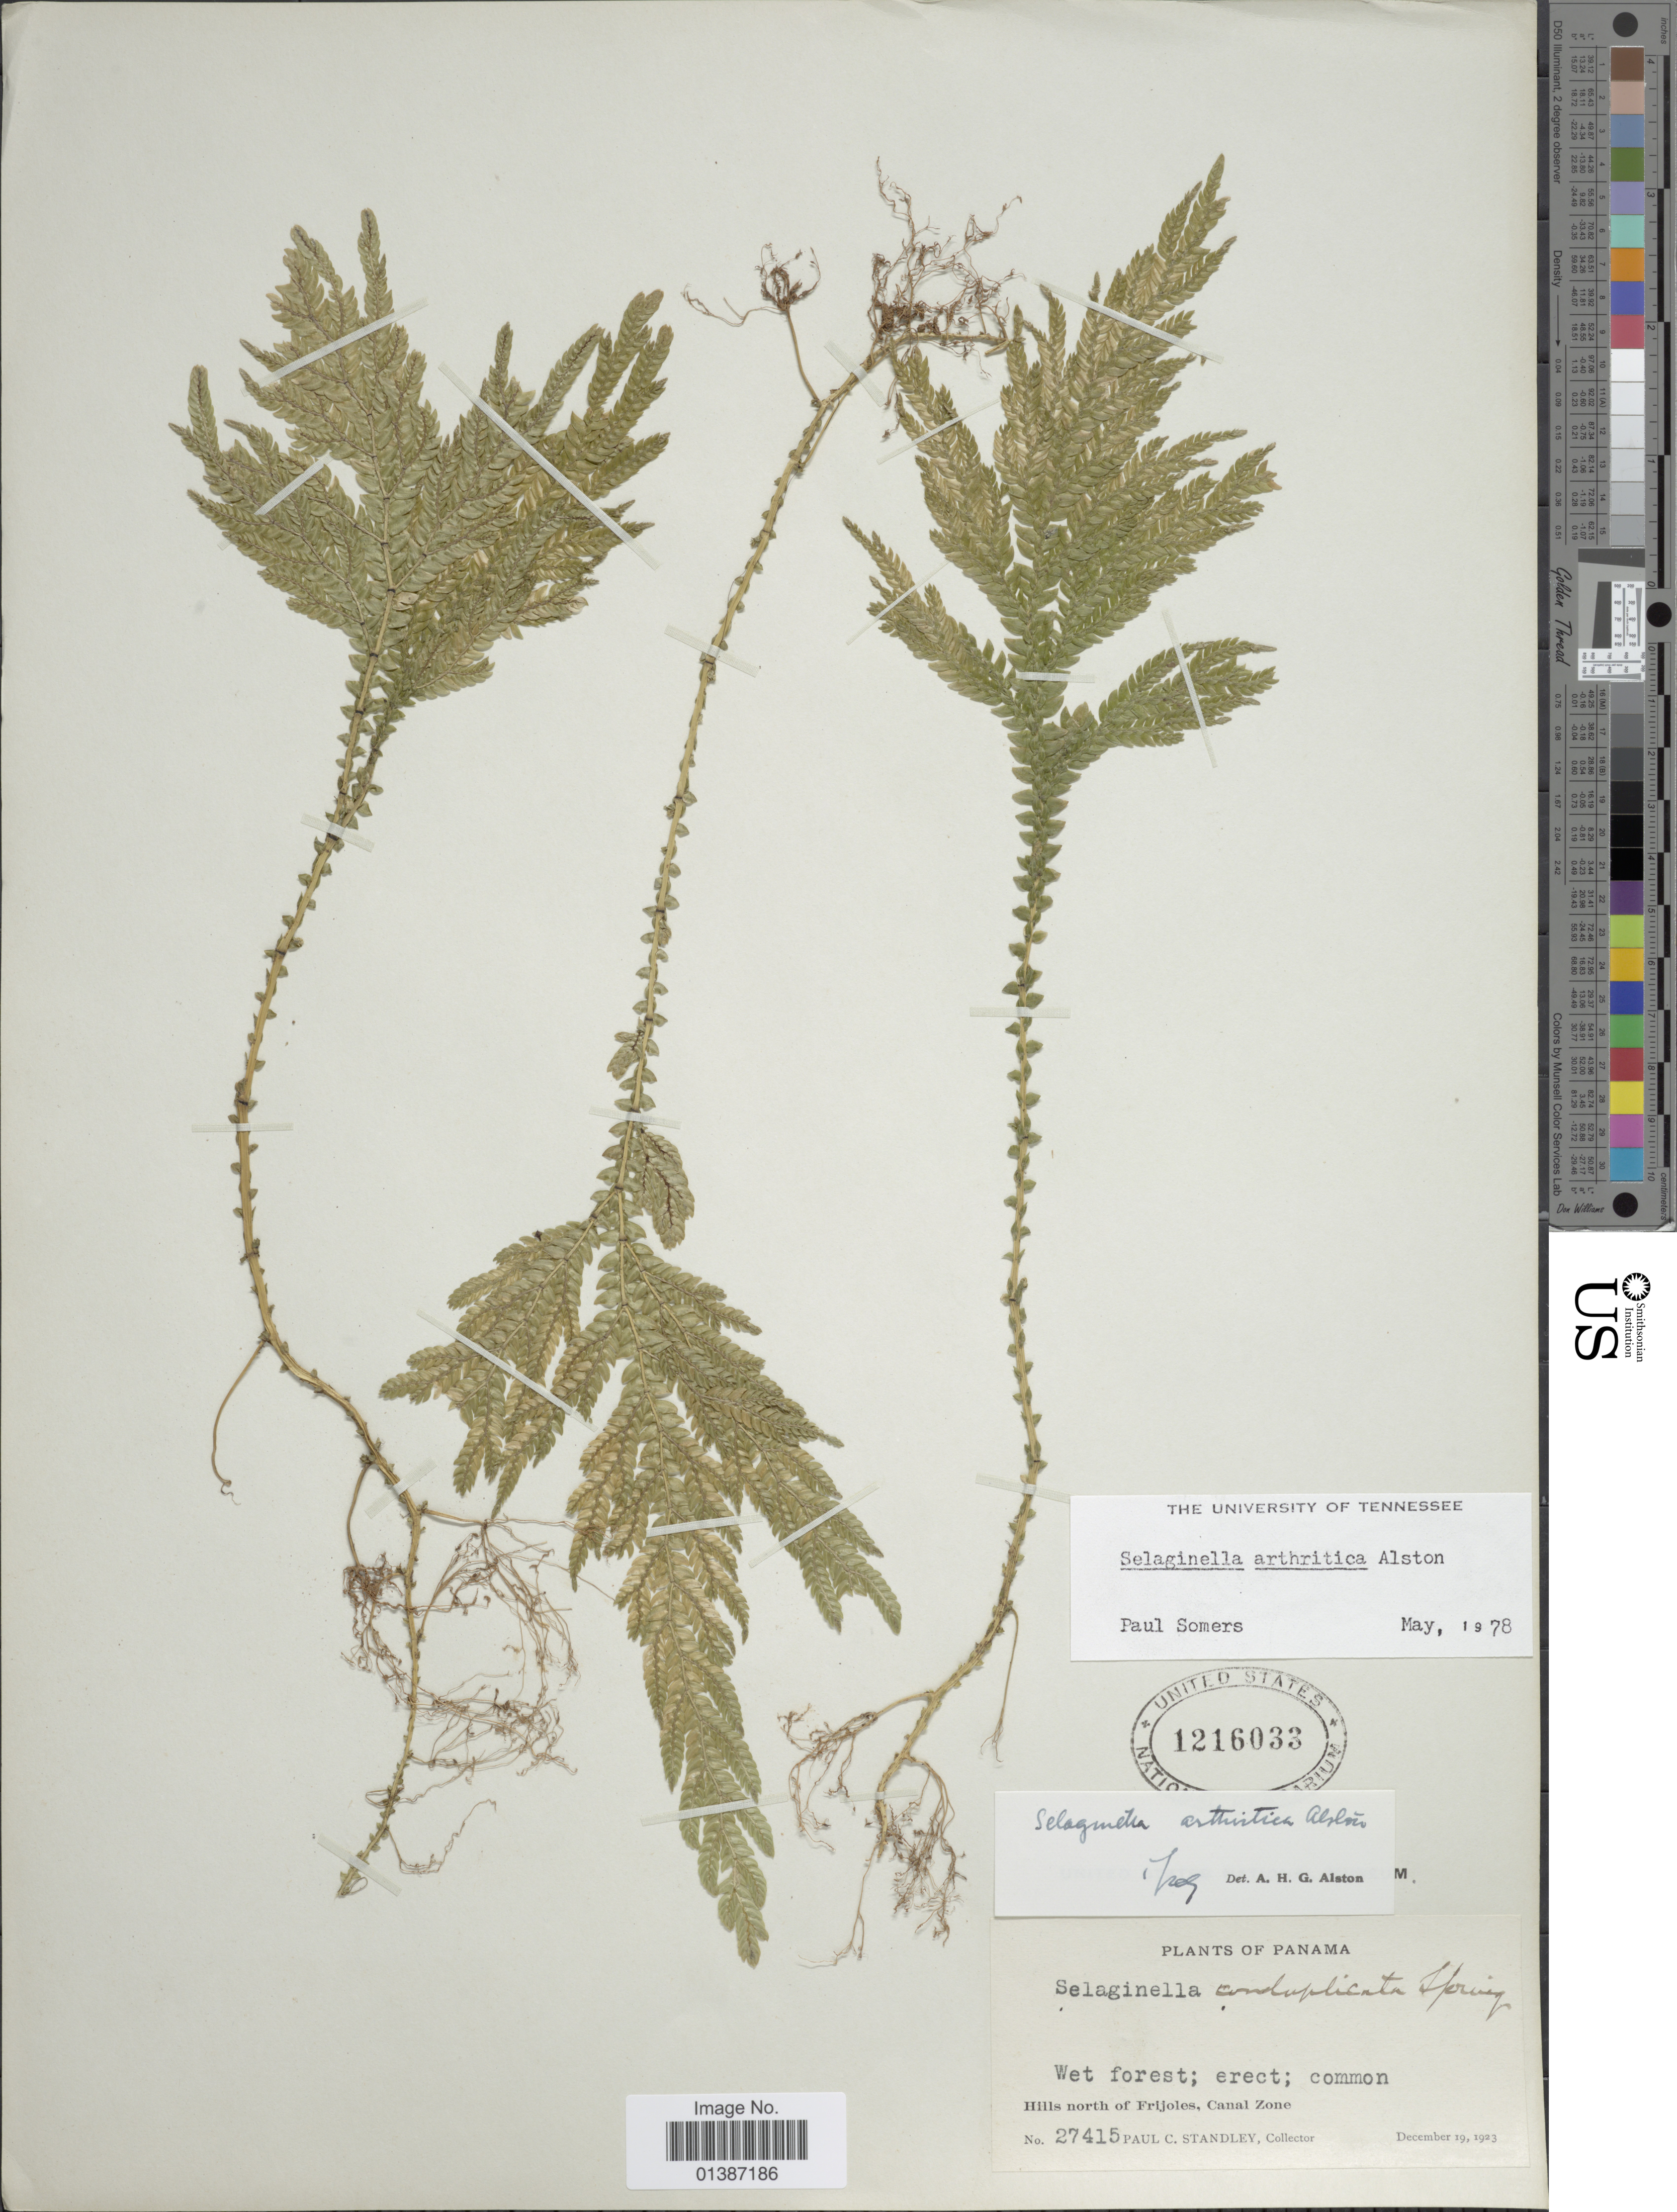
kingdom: Plantae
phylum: Tracheophyta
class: Lycopodiopsida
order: Selaginellales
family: Selaginellaceae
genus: Selaginella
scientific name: Selaginella arthritica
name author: Alston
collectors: P. C. Standley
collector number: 27415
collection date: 1923-12-19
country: Panama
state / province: Colón / Panamá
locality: Hills north of Frijoles, Canal Zone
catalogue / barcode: US 1216033